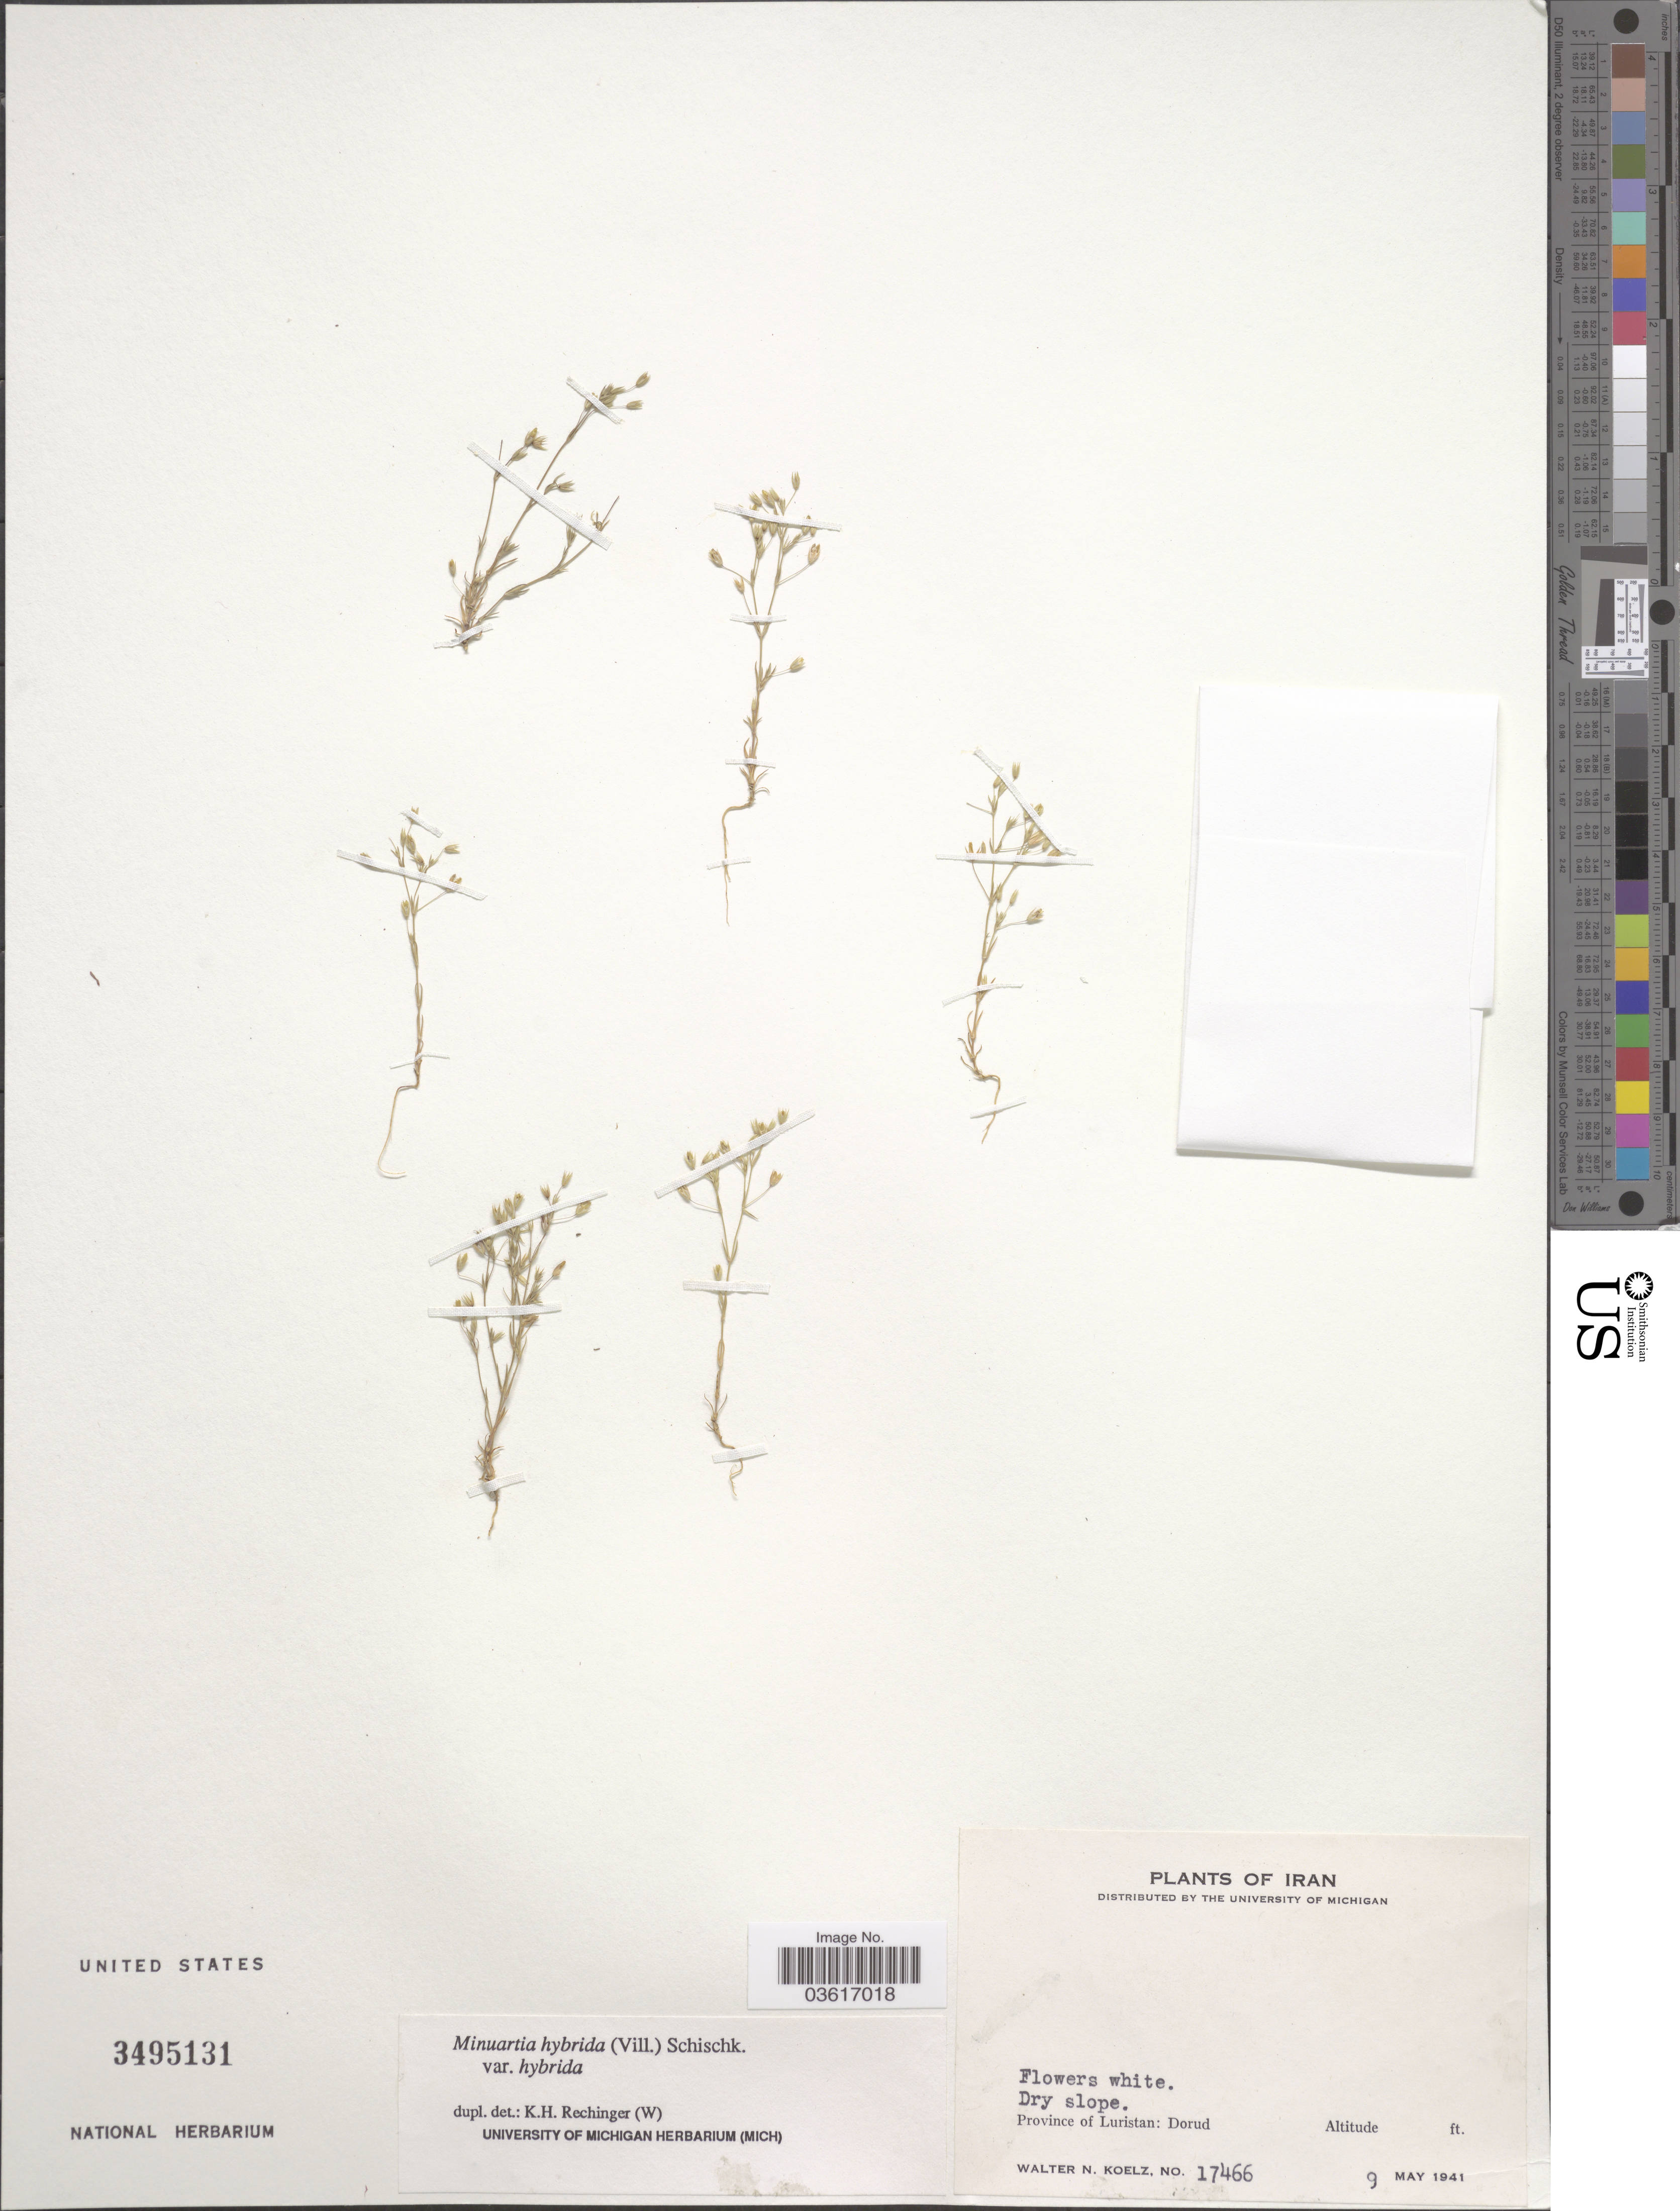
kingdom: Plantae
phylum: Tracheophyta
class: Magnoliopsida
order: Caryophyllales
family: Caryophyllaceae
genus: Minuartia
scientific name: Minuartia hybrida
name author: (Vill.) Schischk.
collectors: W. N. Koelz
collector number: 17466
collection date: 1941-05-09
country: Iran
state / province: Lorestan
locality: Province of Luristan: Dorud.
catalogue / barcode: US 3495131